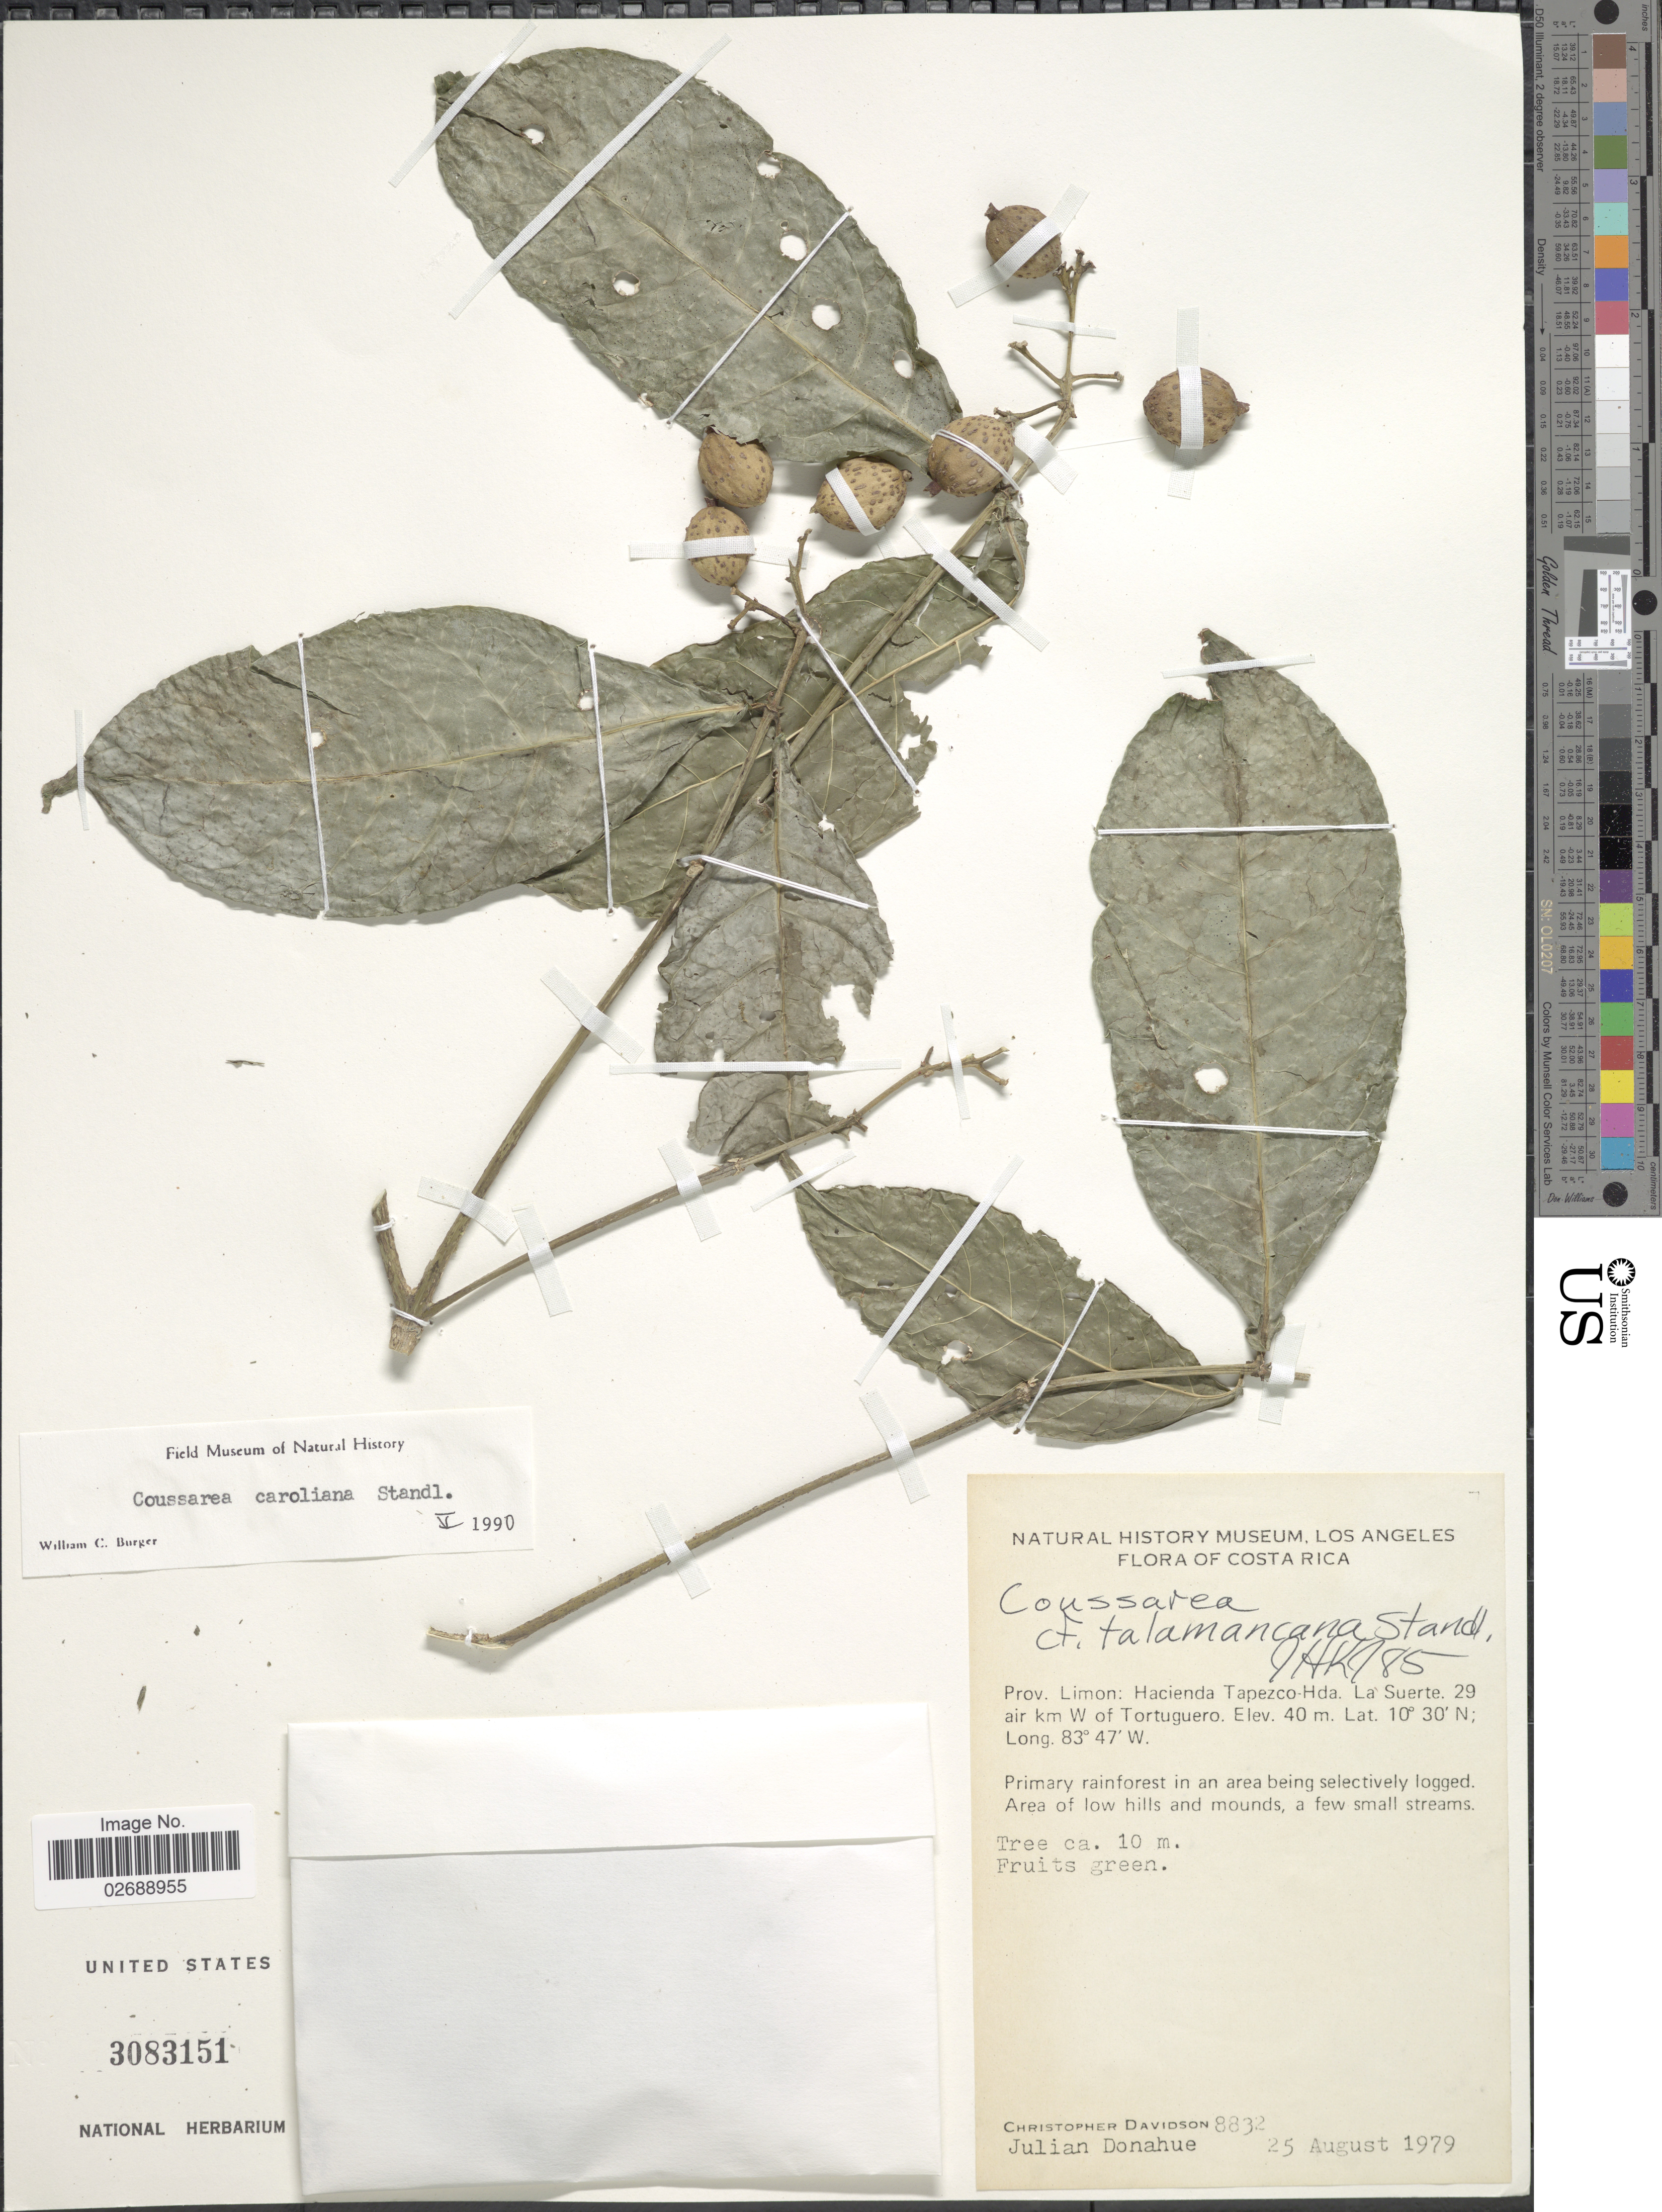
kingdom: Plantae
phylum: Tracheophyta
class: Magnoliopsida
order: Gentianales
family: Rubiaceae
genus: Coussarea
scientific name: Coussarea caroliana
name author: Standl.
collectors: C. Davidson & J. Donahue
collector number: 8832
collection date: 1979-08-25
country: Costa Rica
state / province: Limón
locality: Hacienda Tapezco-Hda. La Suerte. 29 air km W of Tortuguero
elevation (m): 40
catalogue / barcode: US 3083151